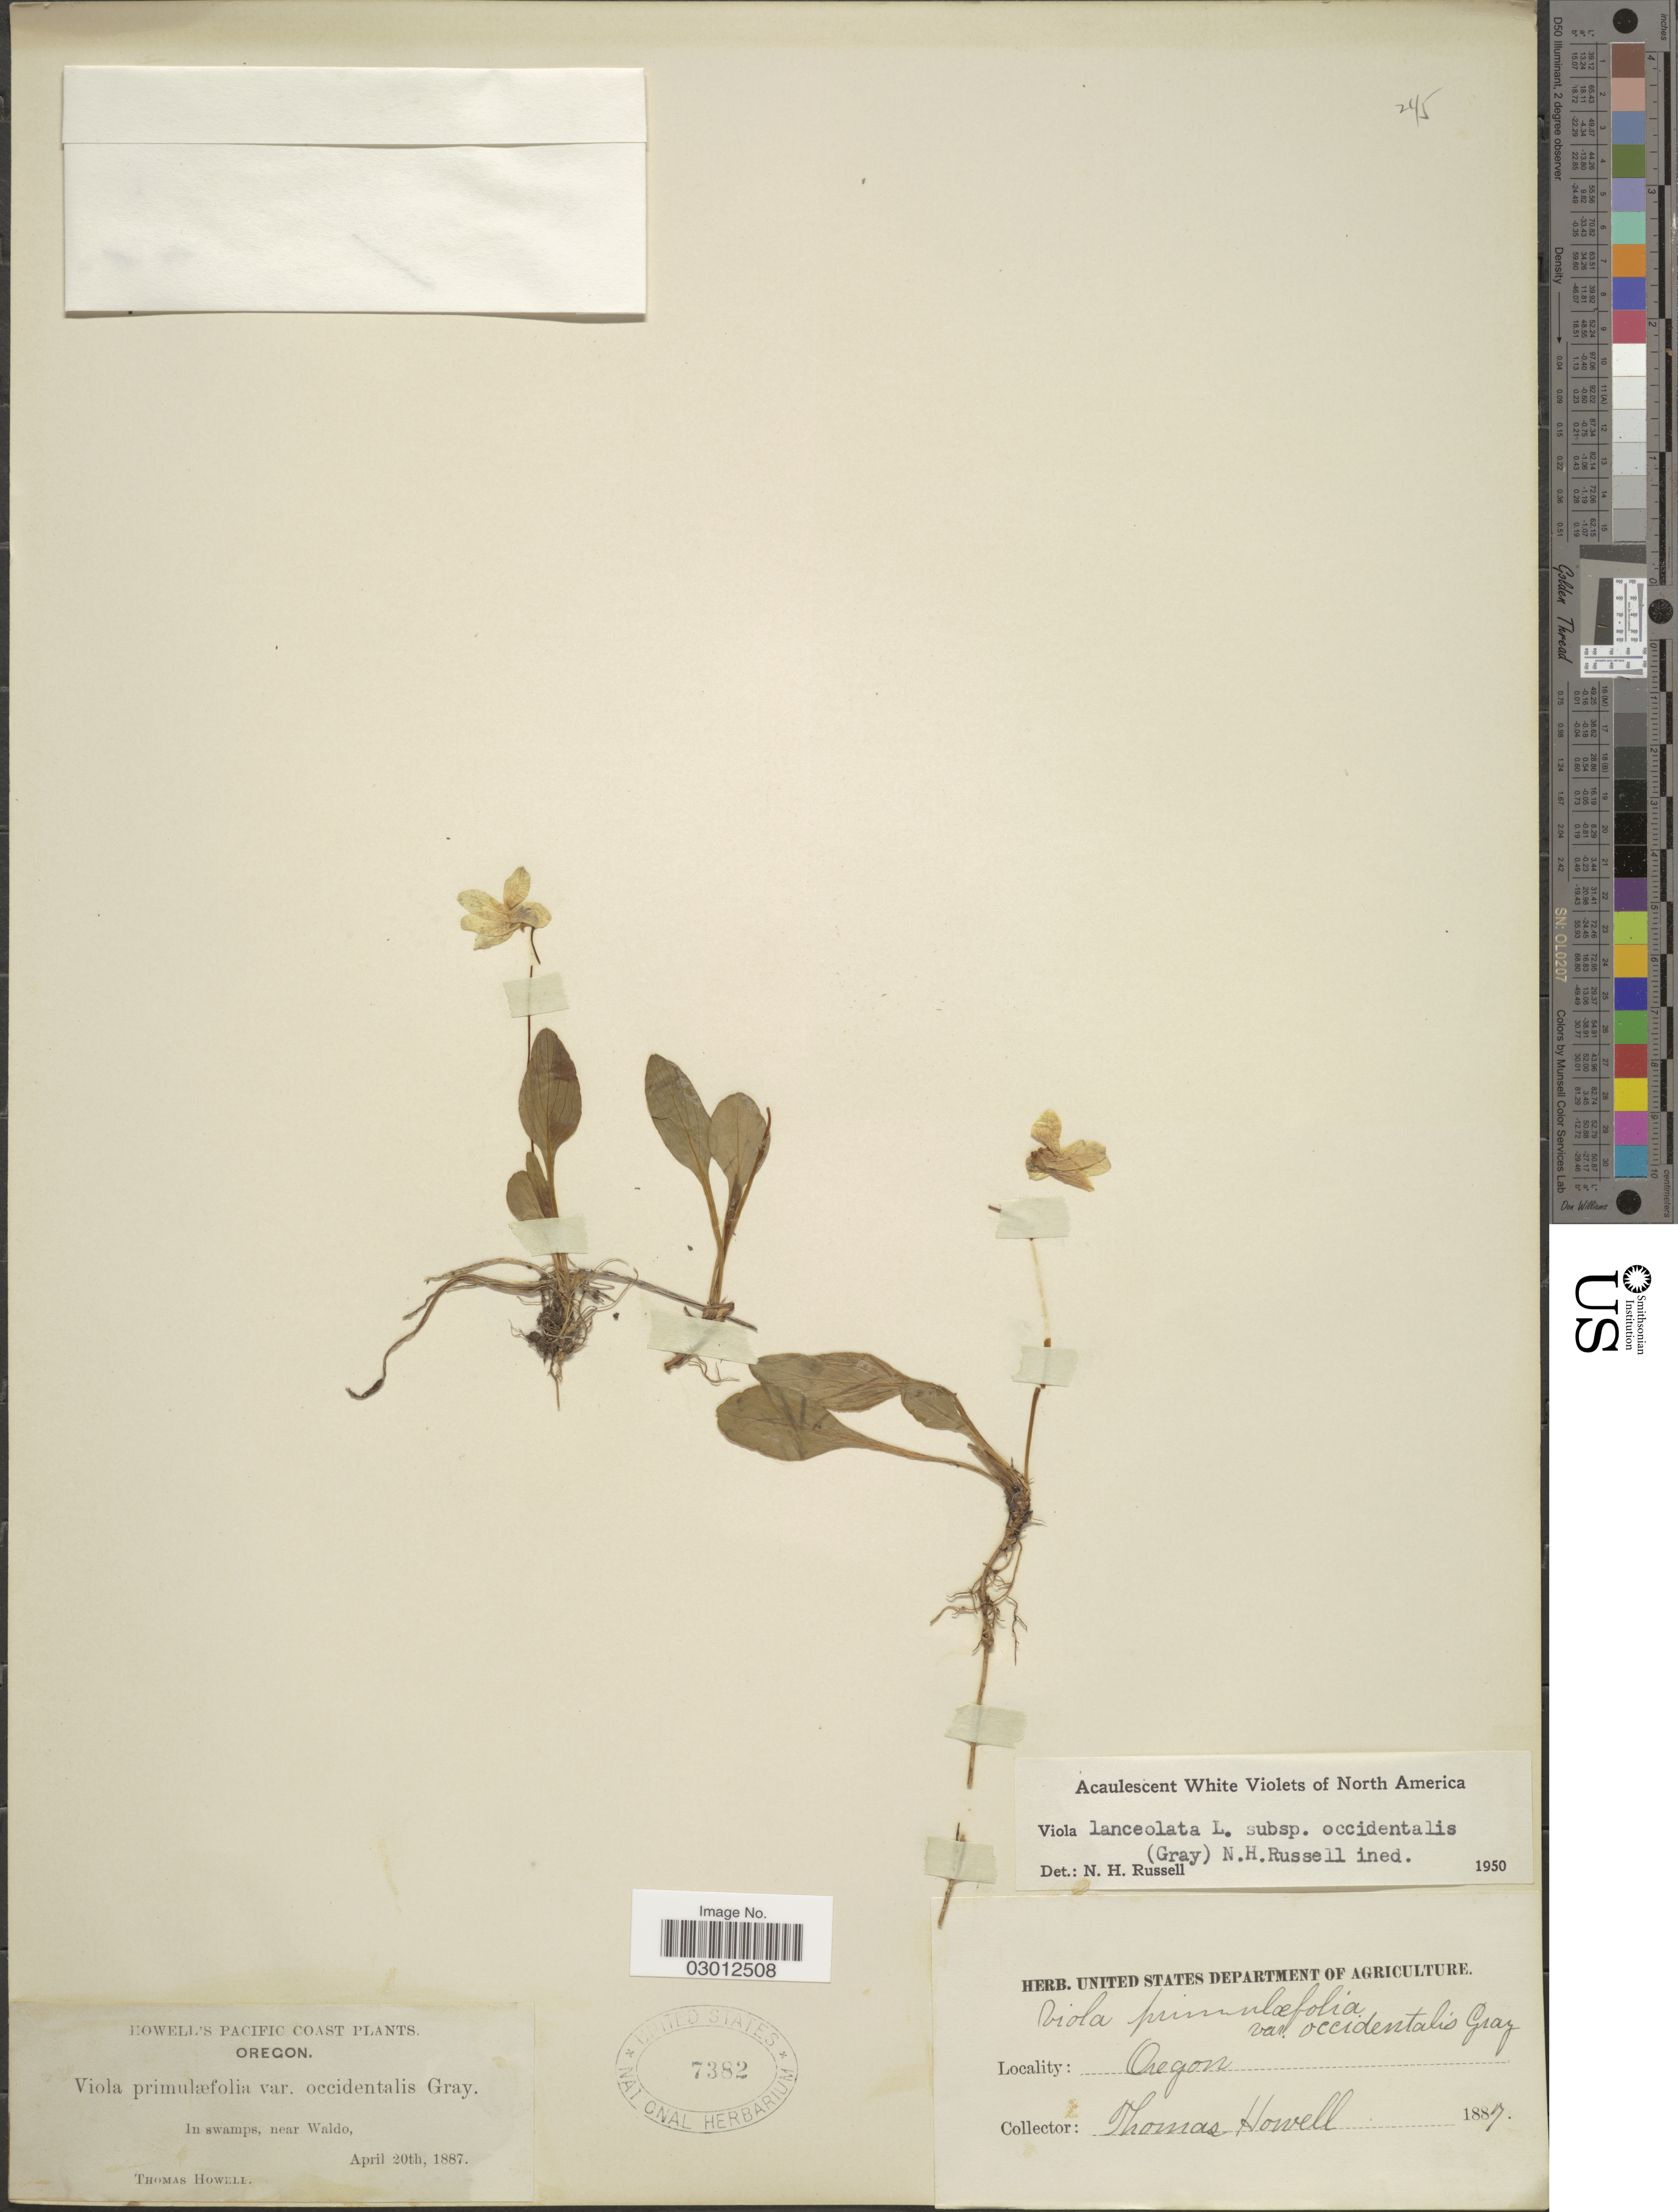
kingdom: Plantae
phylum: Tracheophyta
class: Magnoliopsida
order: Malpighiales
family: Violaceae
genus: Viola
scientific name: Viola occidentalis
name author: (A. Gray) Howell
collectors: T. Howell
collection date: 1887-04-20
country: United States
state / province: Oregon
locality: Pacific Coast. In swamps, near Waldo.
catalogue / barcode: US 7382